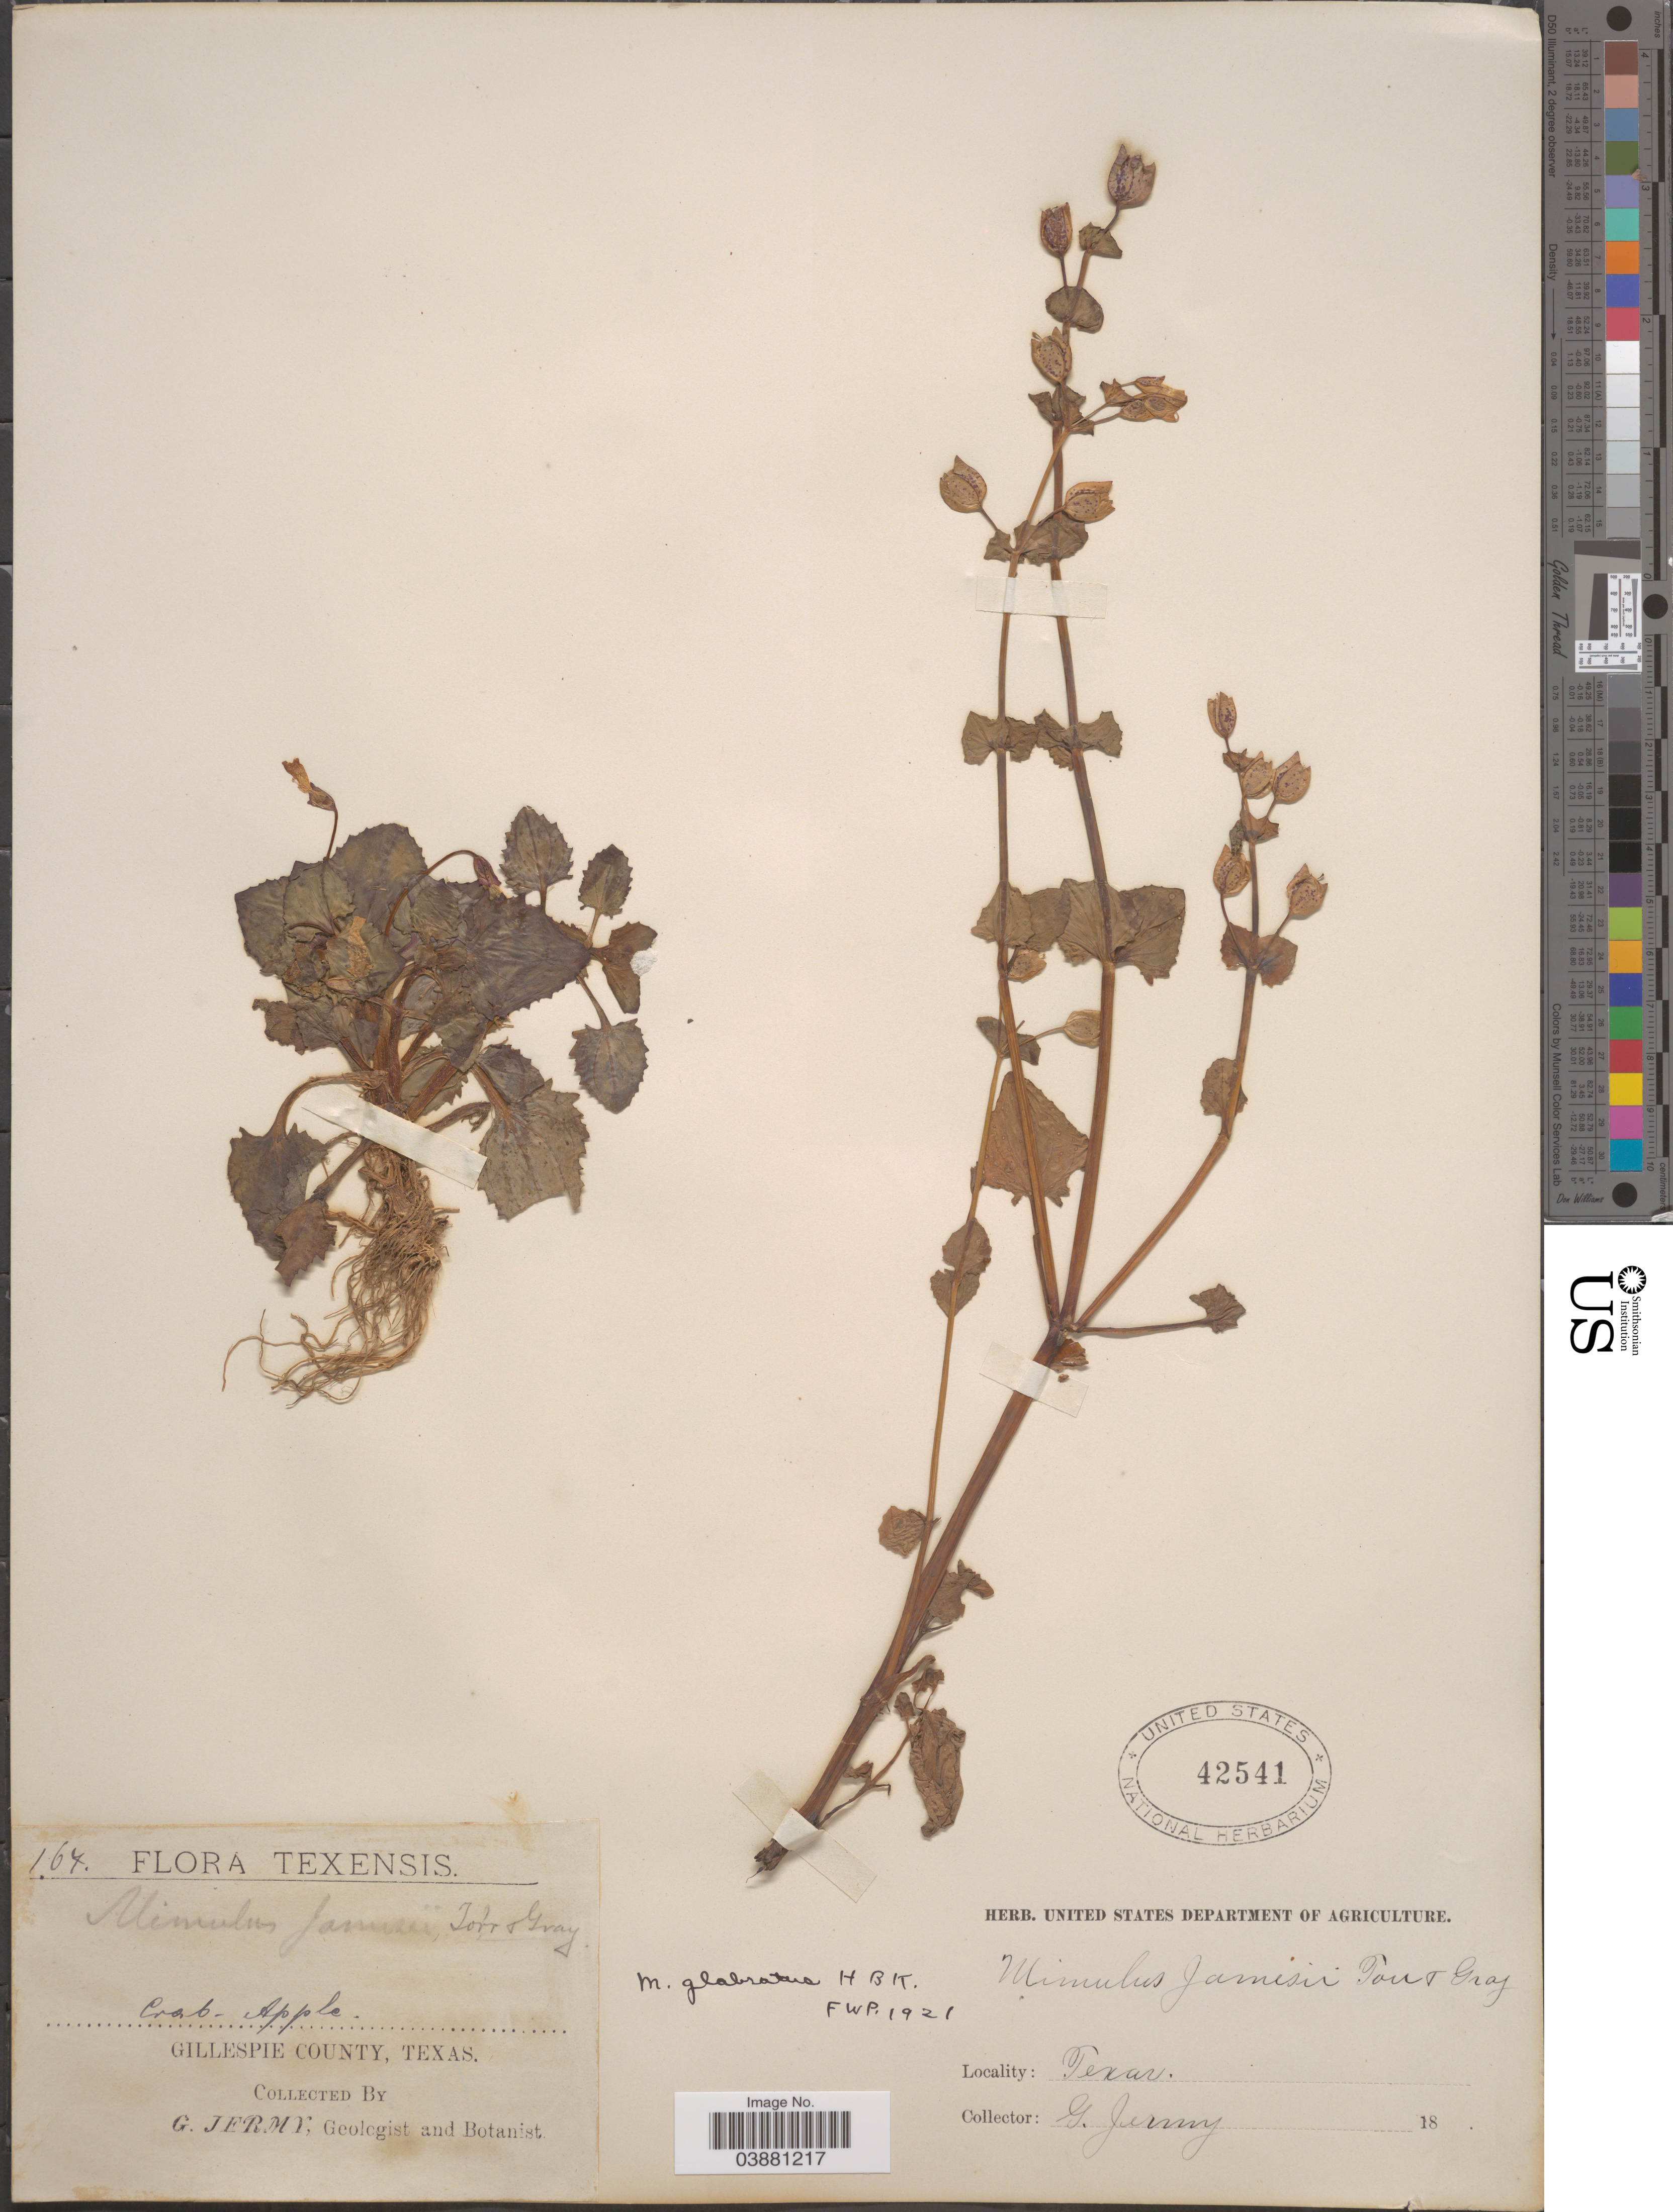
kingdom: Plantae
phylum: Tracheophyta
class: Magnoliopsida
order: Lamiales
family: Phrymaceae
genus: Mimulus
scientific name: Mimulus glabratus var. jamesii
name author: (Torr. & A. Gray ex Benth.) A. Gray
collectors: G. Jermy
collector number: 167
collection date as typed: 18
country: United States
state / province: Texas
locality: Gillespie County.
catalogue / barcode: US 42541